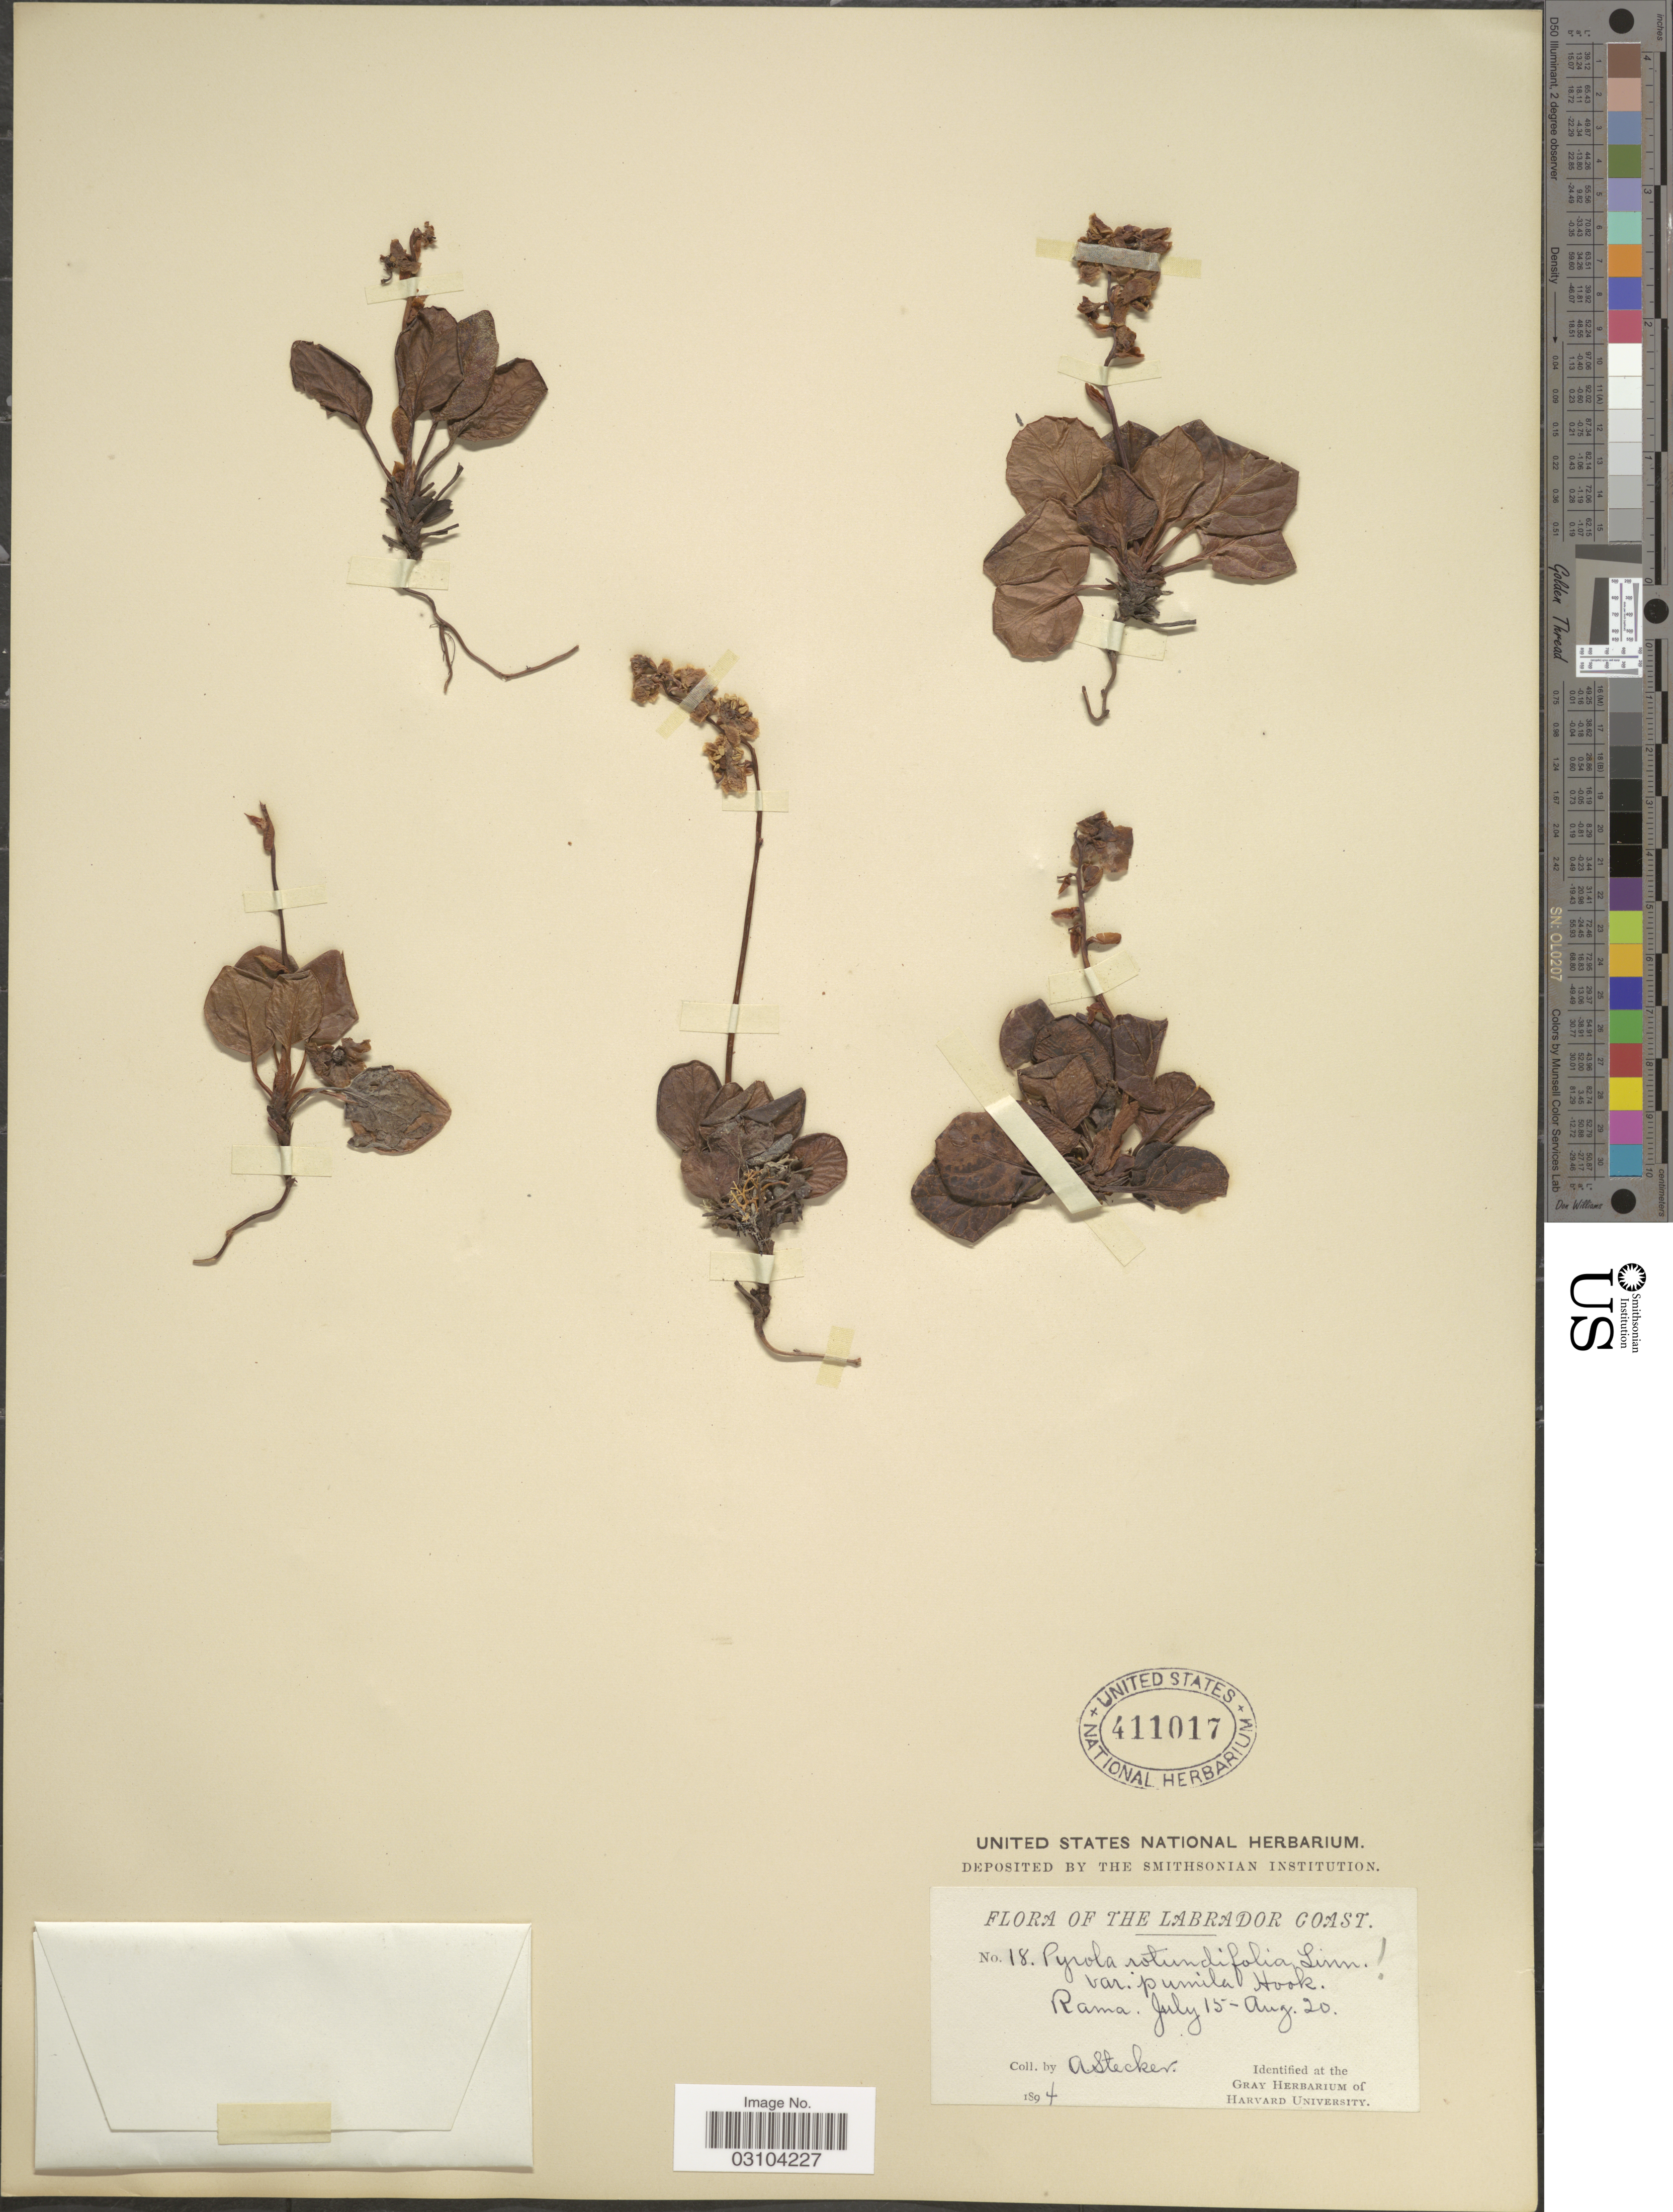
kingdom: Plantae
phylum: Tracheophyta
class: Magnoliopsida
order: Ericales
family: Ericaceae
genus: Pyrola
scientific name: Pyrola grandiflora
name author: Radius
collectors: A. Stecker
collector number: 18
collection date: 1894-07-15/1894-08-20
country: Canada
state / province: Newfoundland and Labrador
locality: Labrador Coast. Rama.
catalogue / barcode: US 411017